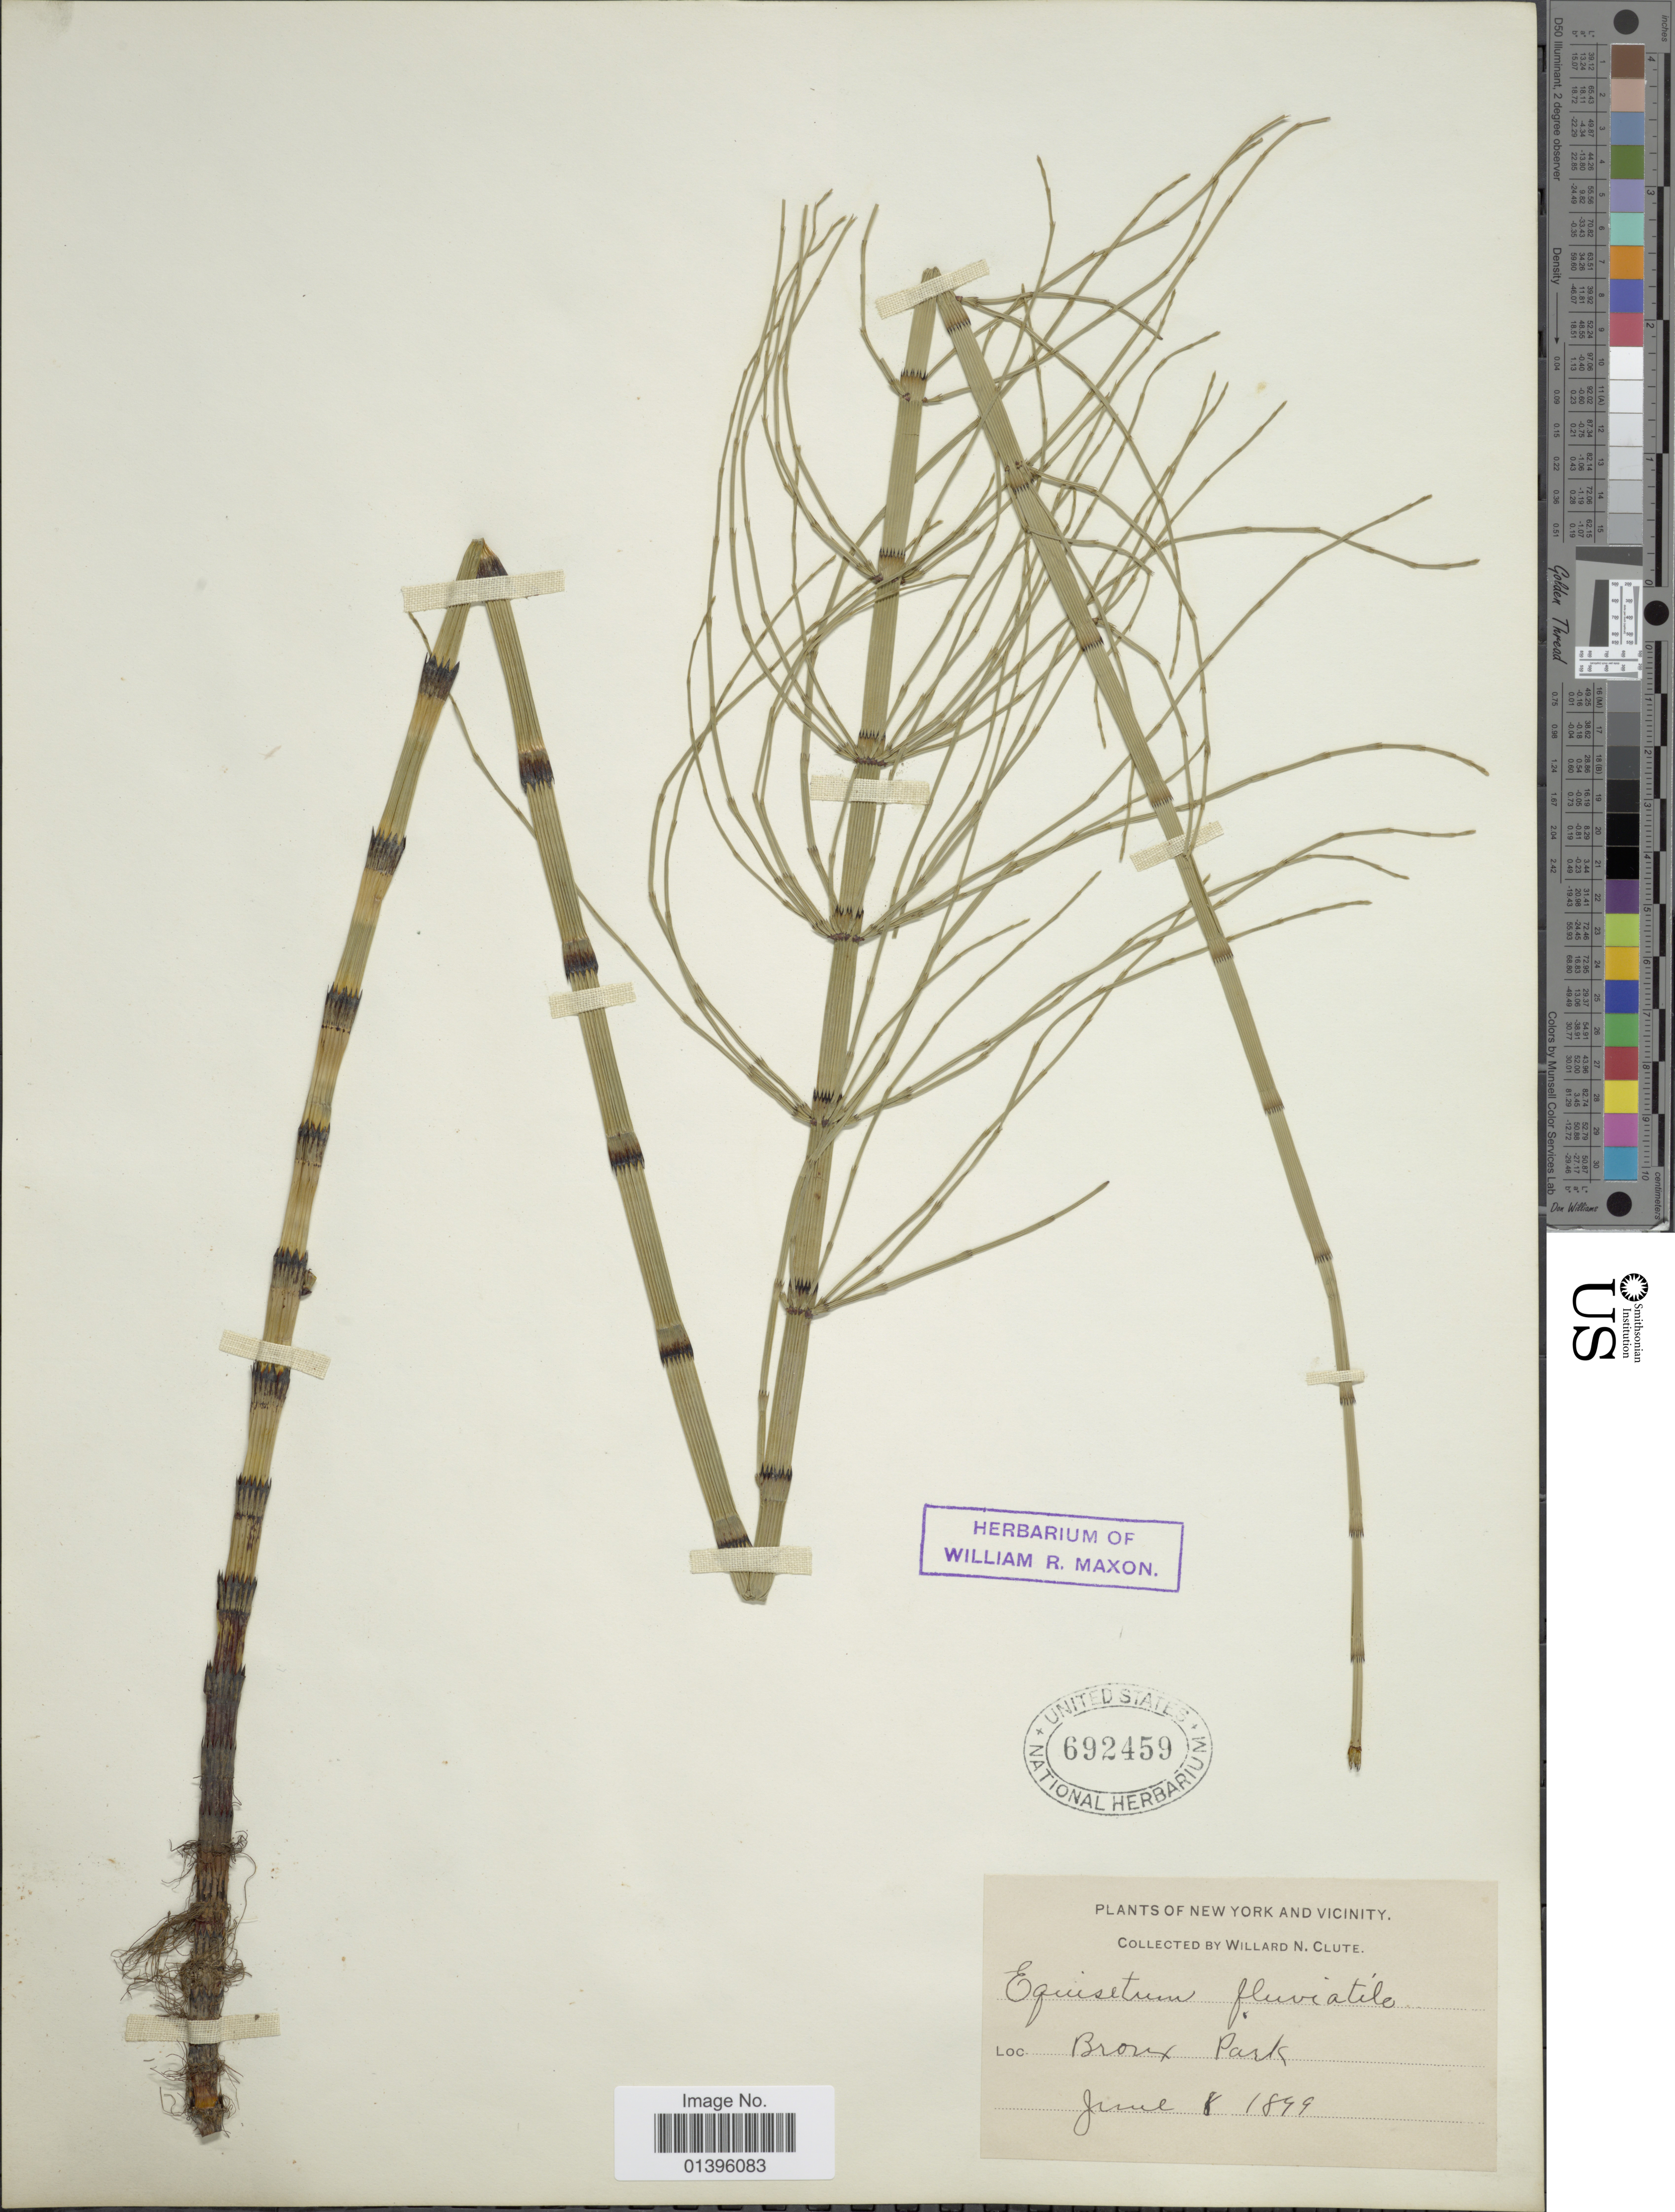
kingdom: Plantae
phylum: Tracheophyta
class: Polypodiopsida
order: Equisetales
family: Equisetaceae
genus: Equisetum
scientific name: Equisetum fluviatile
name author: L.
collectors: W. N. Clute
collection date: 1899-06-08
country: United States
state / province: New York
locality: New York and Vicinity. Bronx Park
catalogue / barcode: US 692459